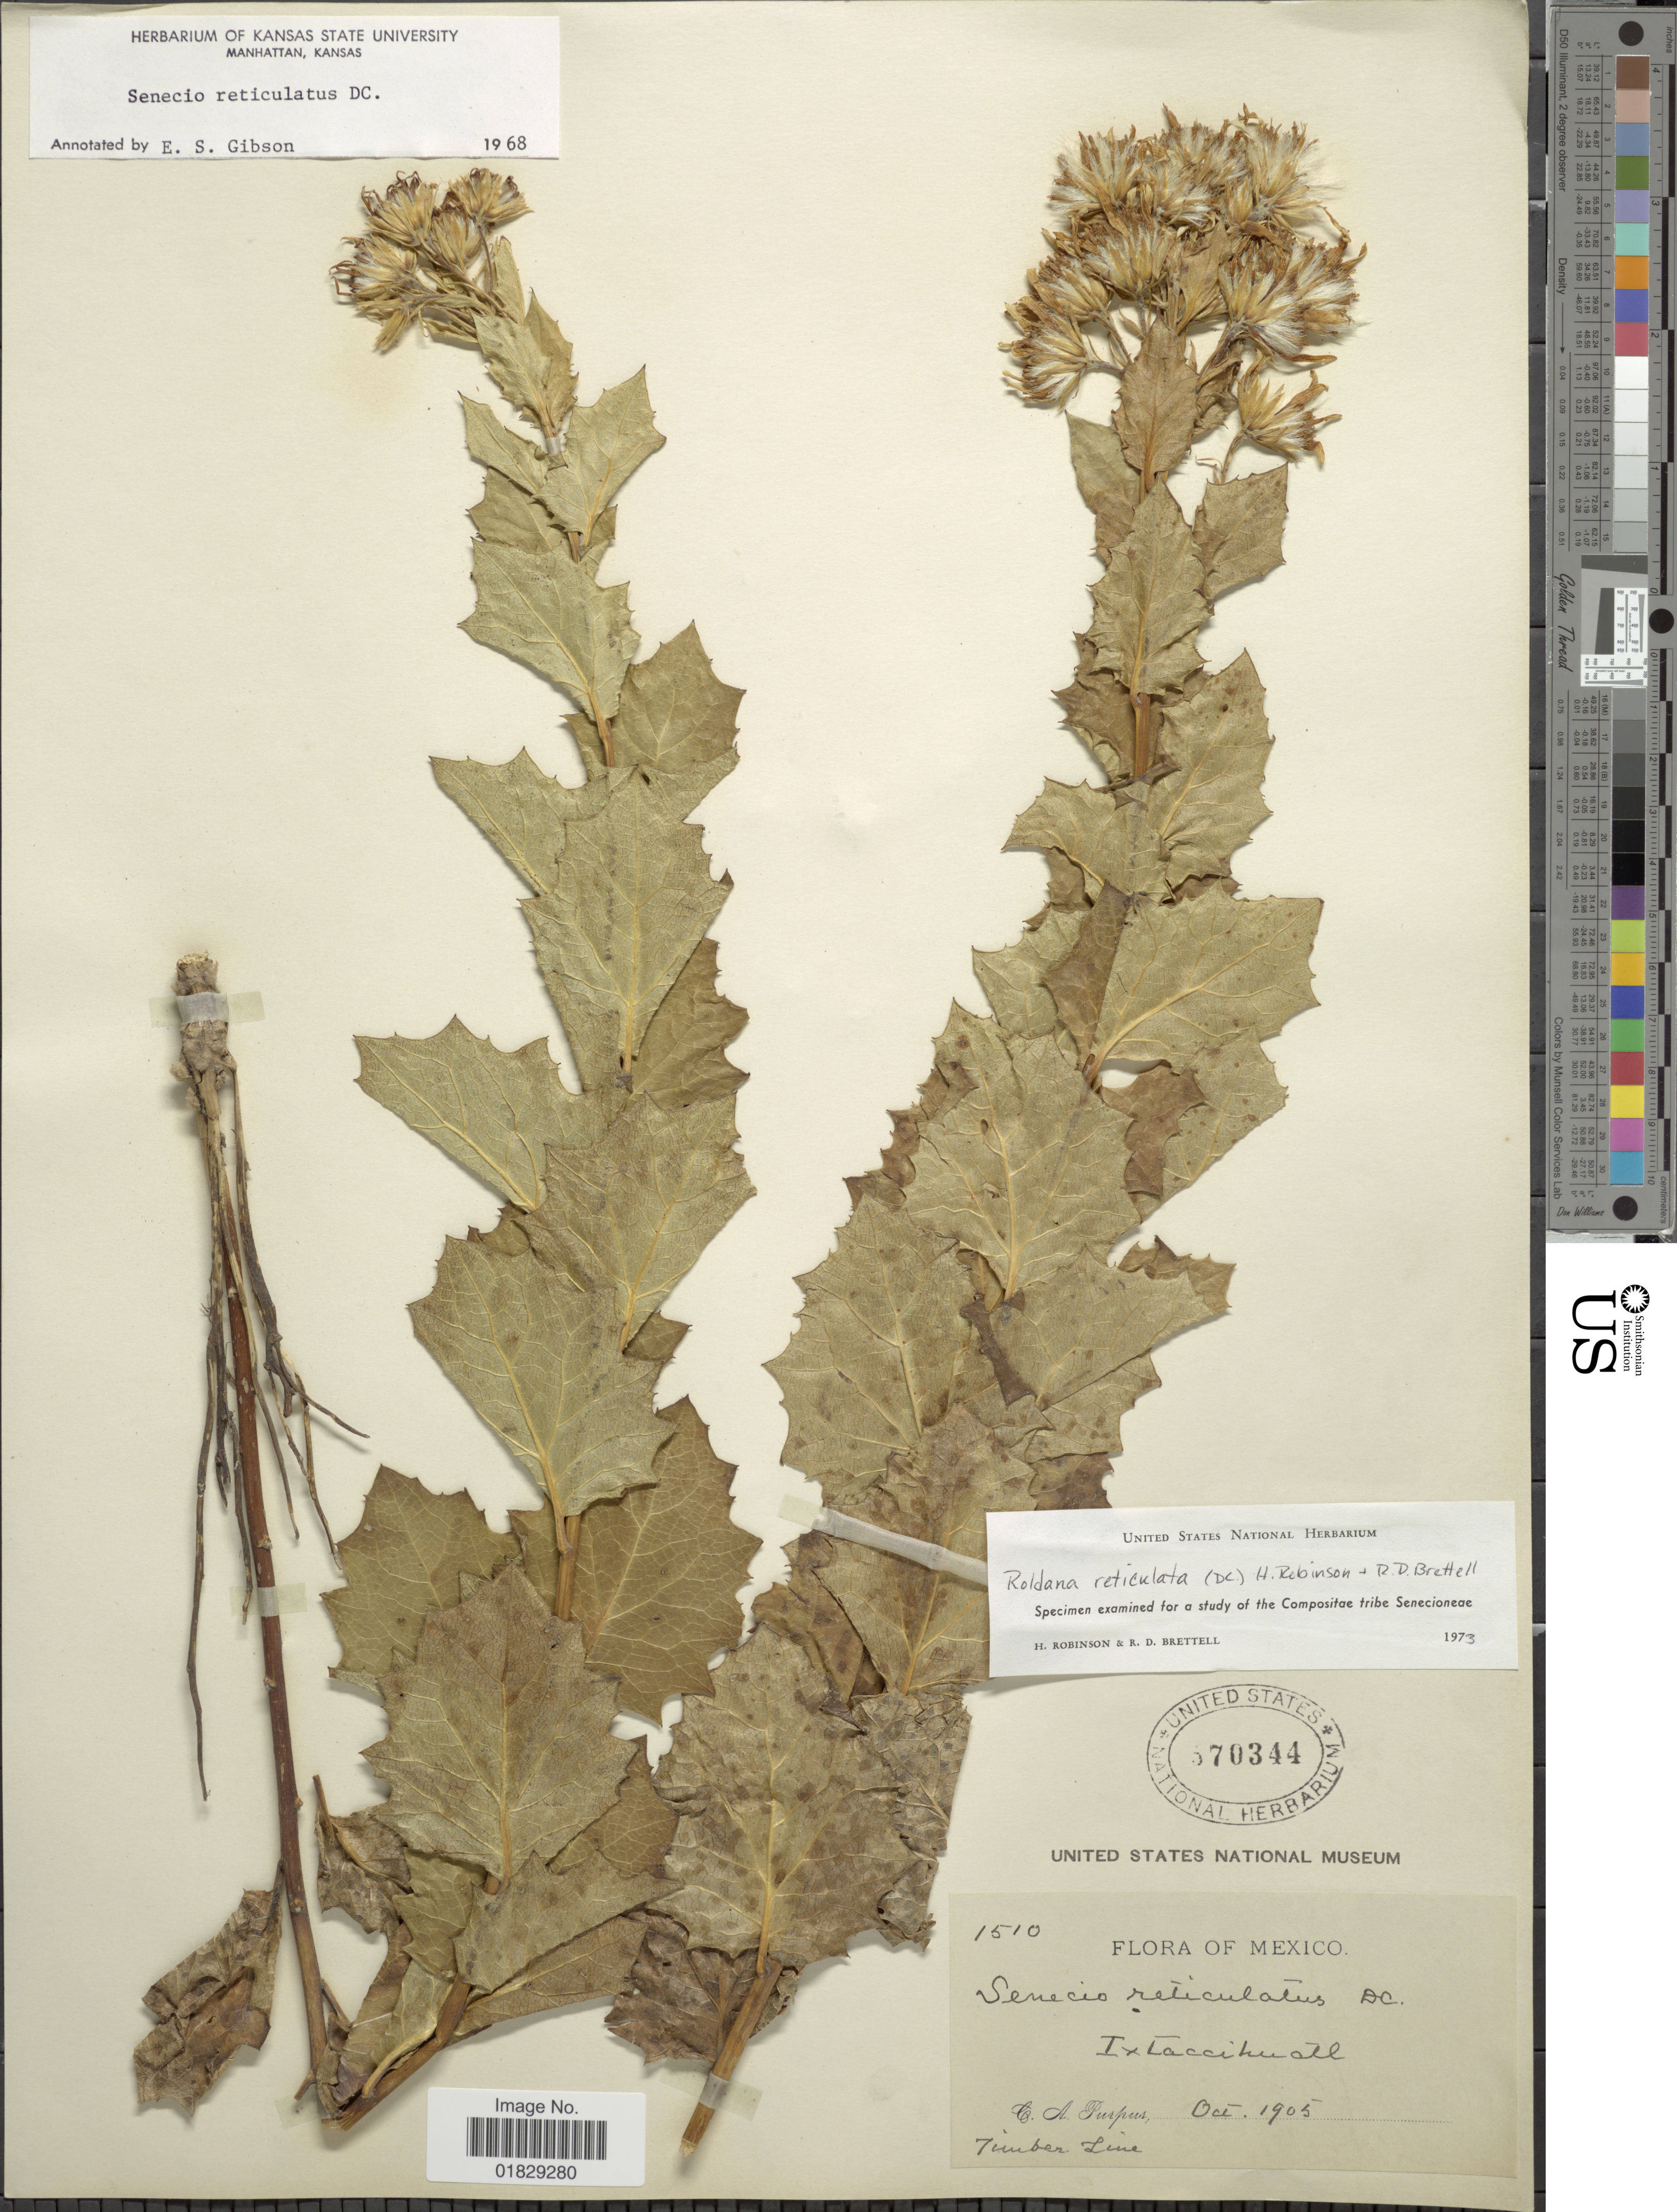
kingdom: Plantae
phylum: Tracheophyta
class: Magnoliopsida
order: Asterales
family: Asteraceae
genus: Roldana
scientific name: Roldana reticulata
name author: (DC.) H. Rob. & Brettell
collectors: C. A. Purpus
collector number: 1510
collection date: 1905-10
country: Mexico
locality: Ixtaccihuatl